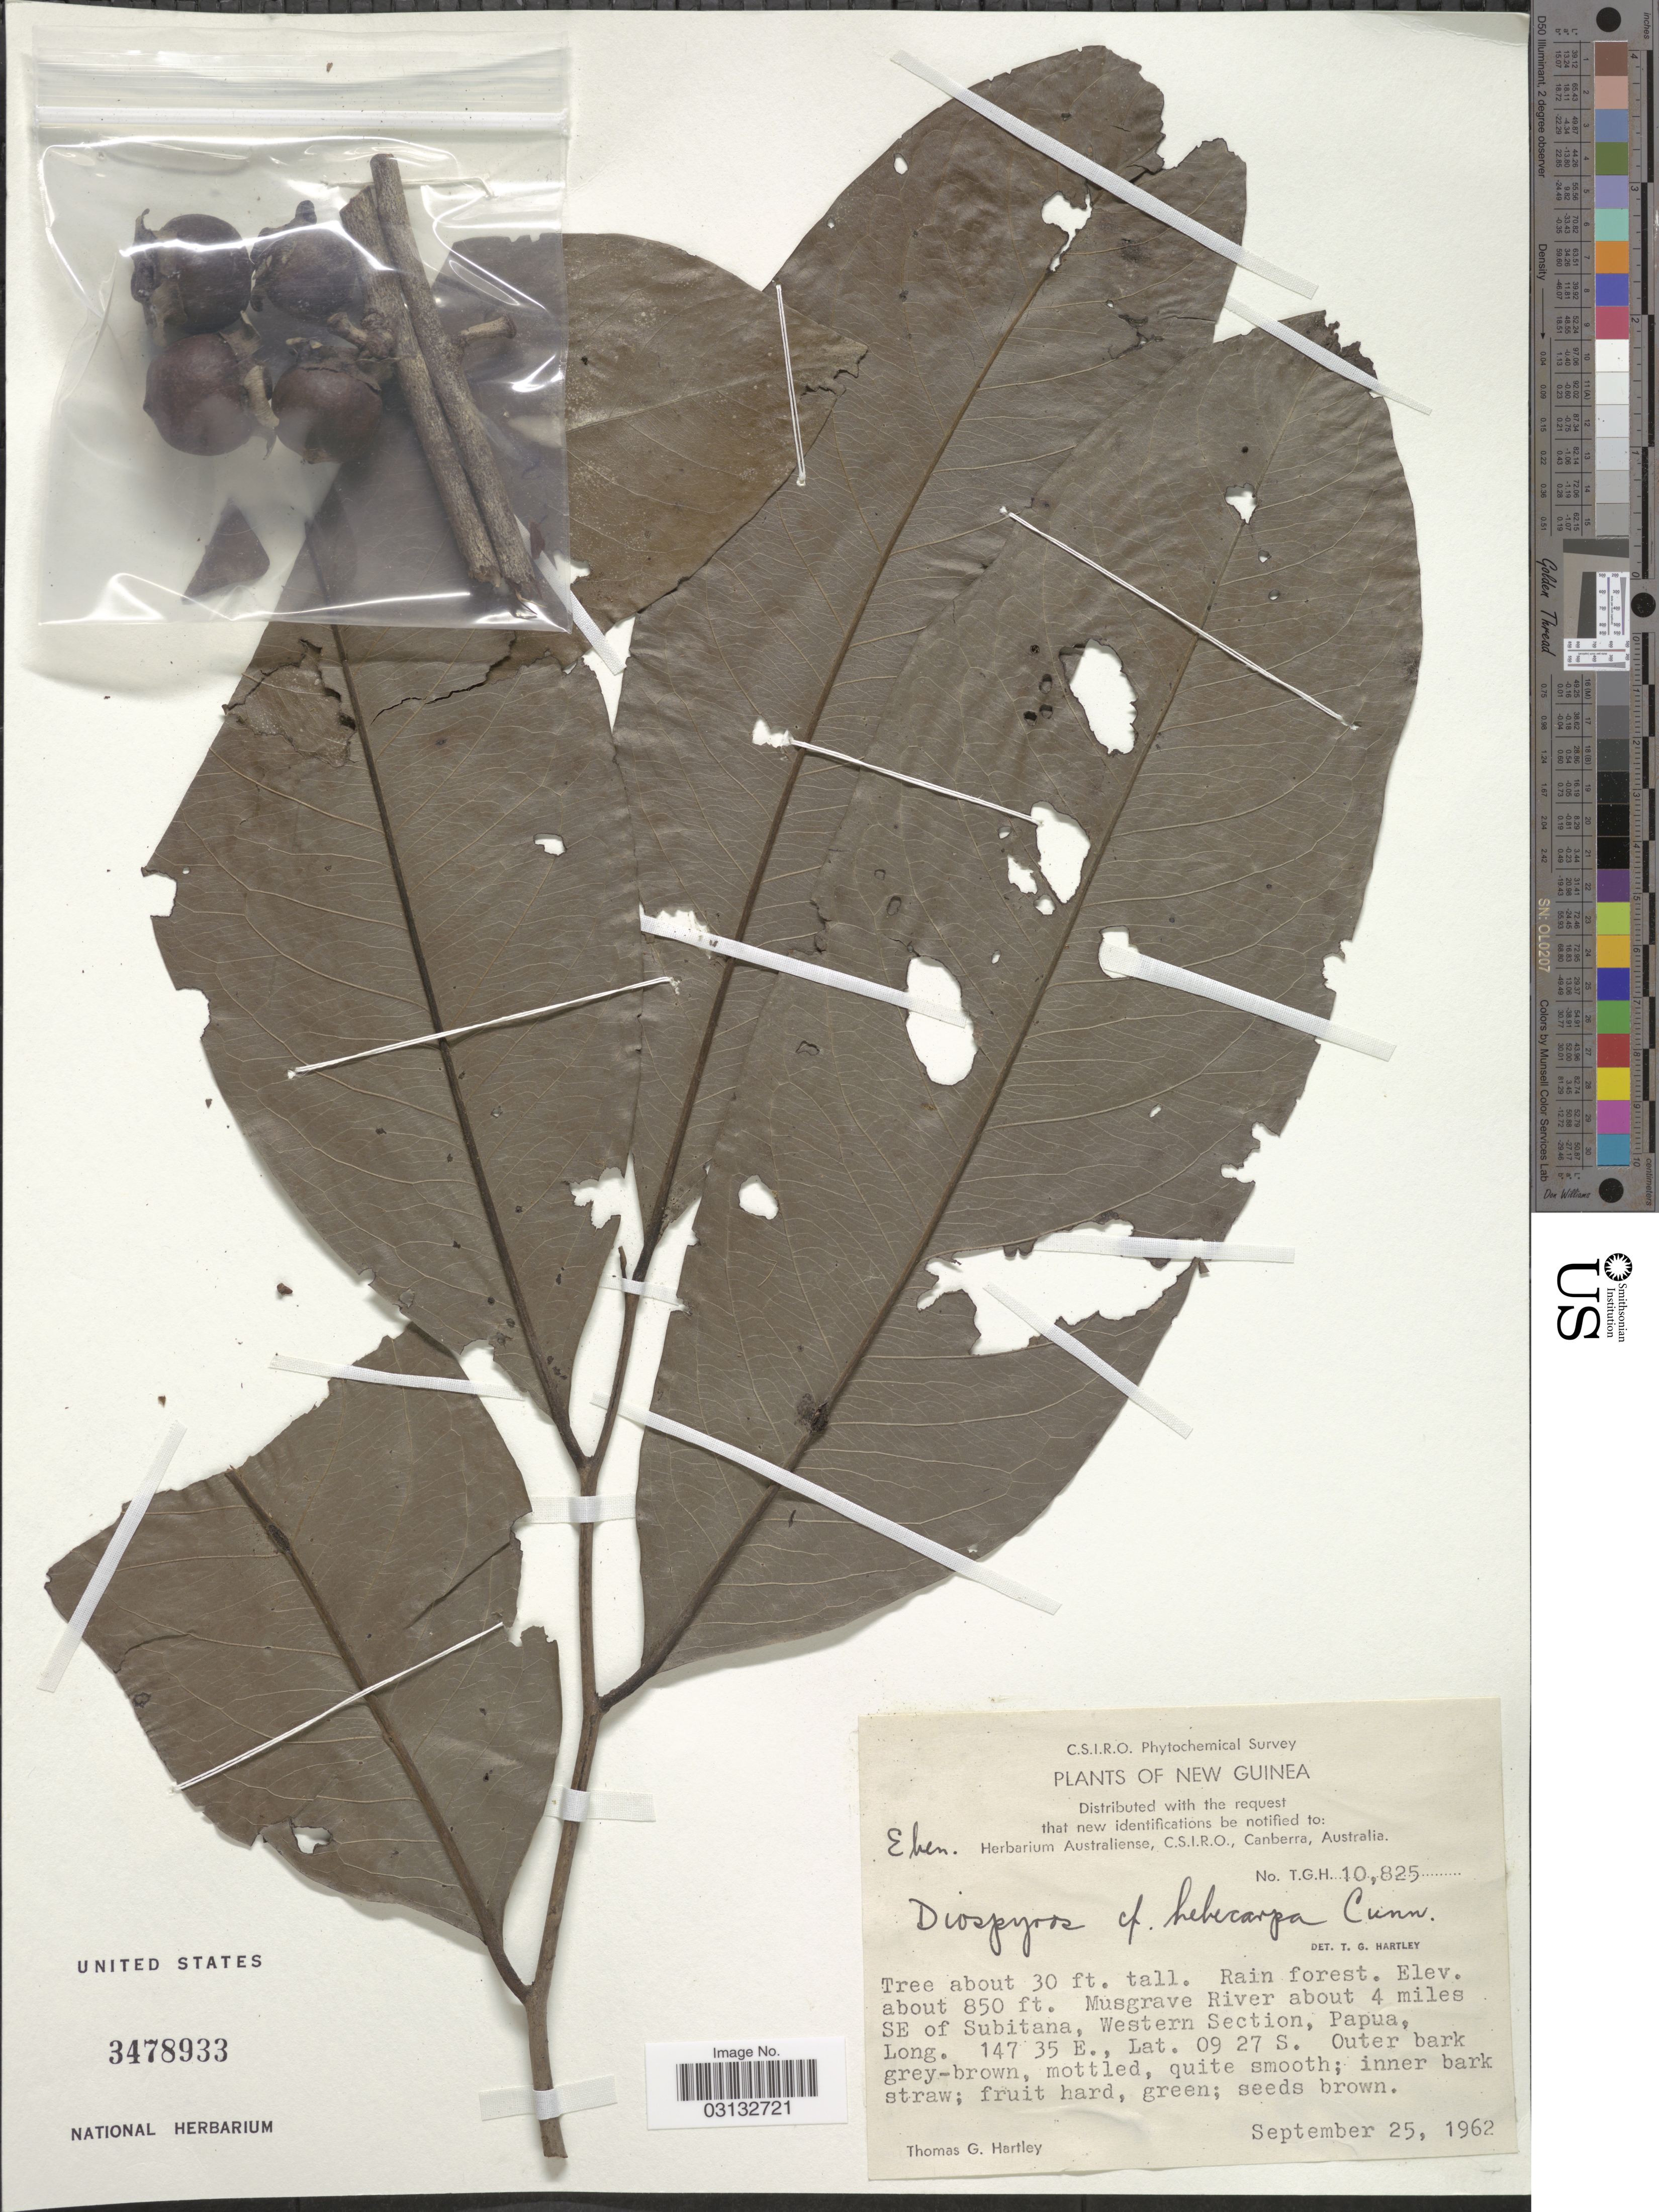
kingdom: Plantae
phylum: Tracheophyta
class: Magnoliopsida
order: Ericales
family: Ebenaceae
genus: Diospyros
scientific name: Diospyros hebecarpa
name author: Cunn. ex Benth.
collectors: T. Hartley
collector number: TGH10825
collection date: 1962-09-25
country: Papua New Guinea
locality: New Guinea. Musgrave River about 4 miles SE of Subitana, Western Section.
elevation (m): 259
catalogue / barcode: US 3478933